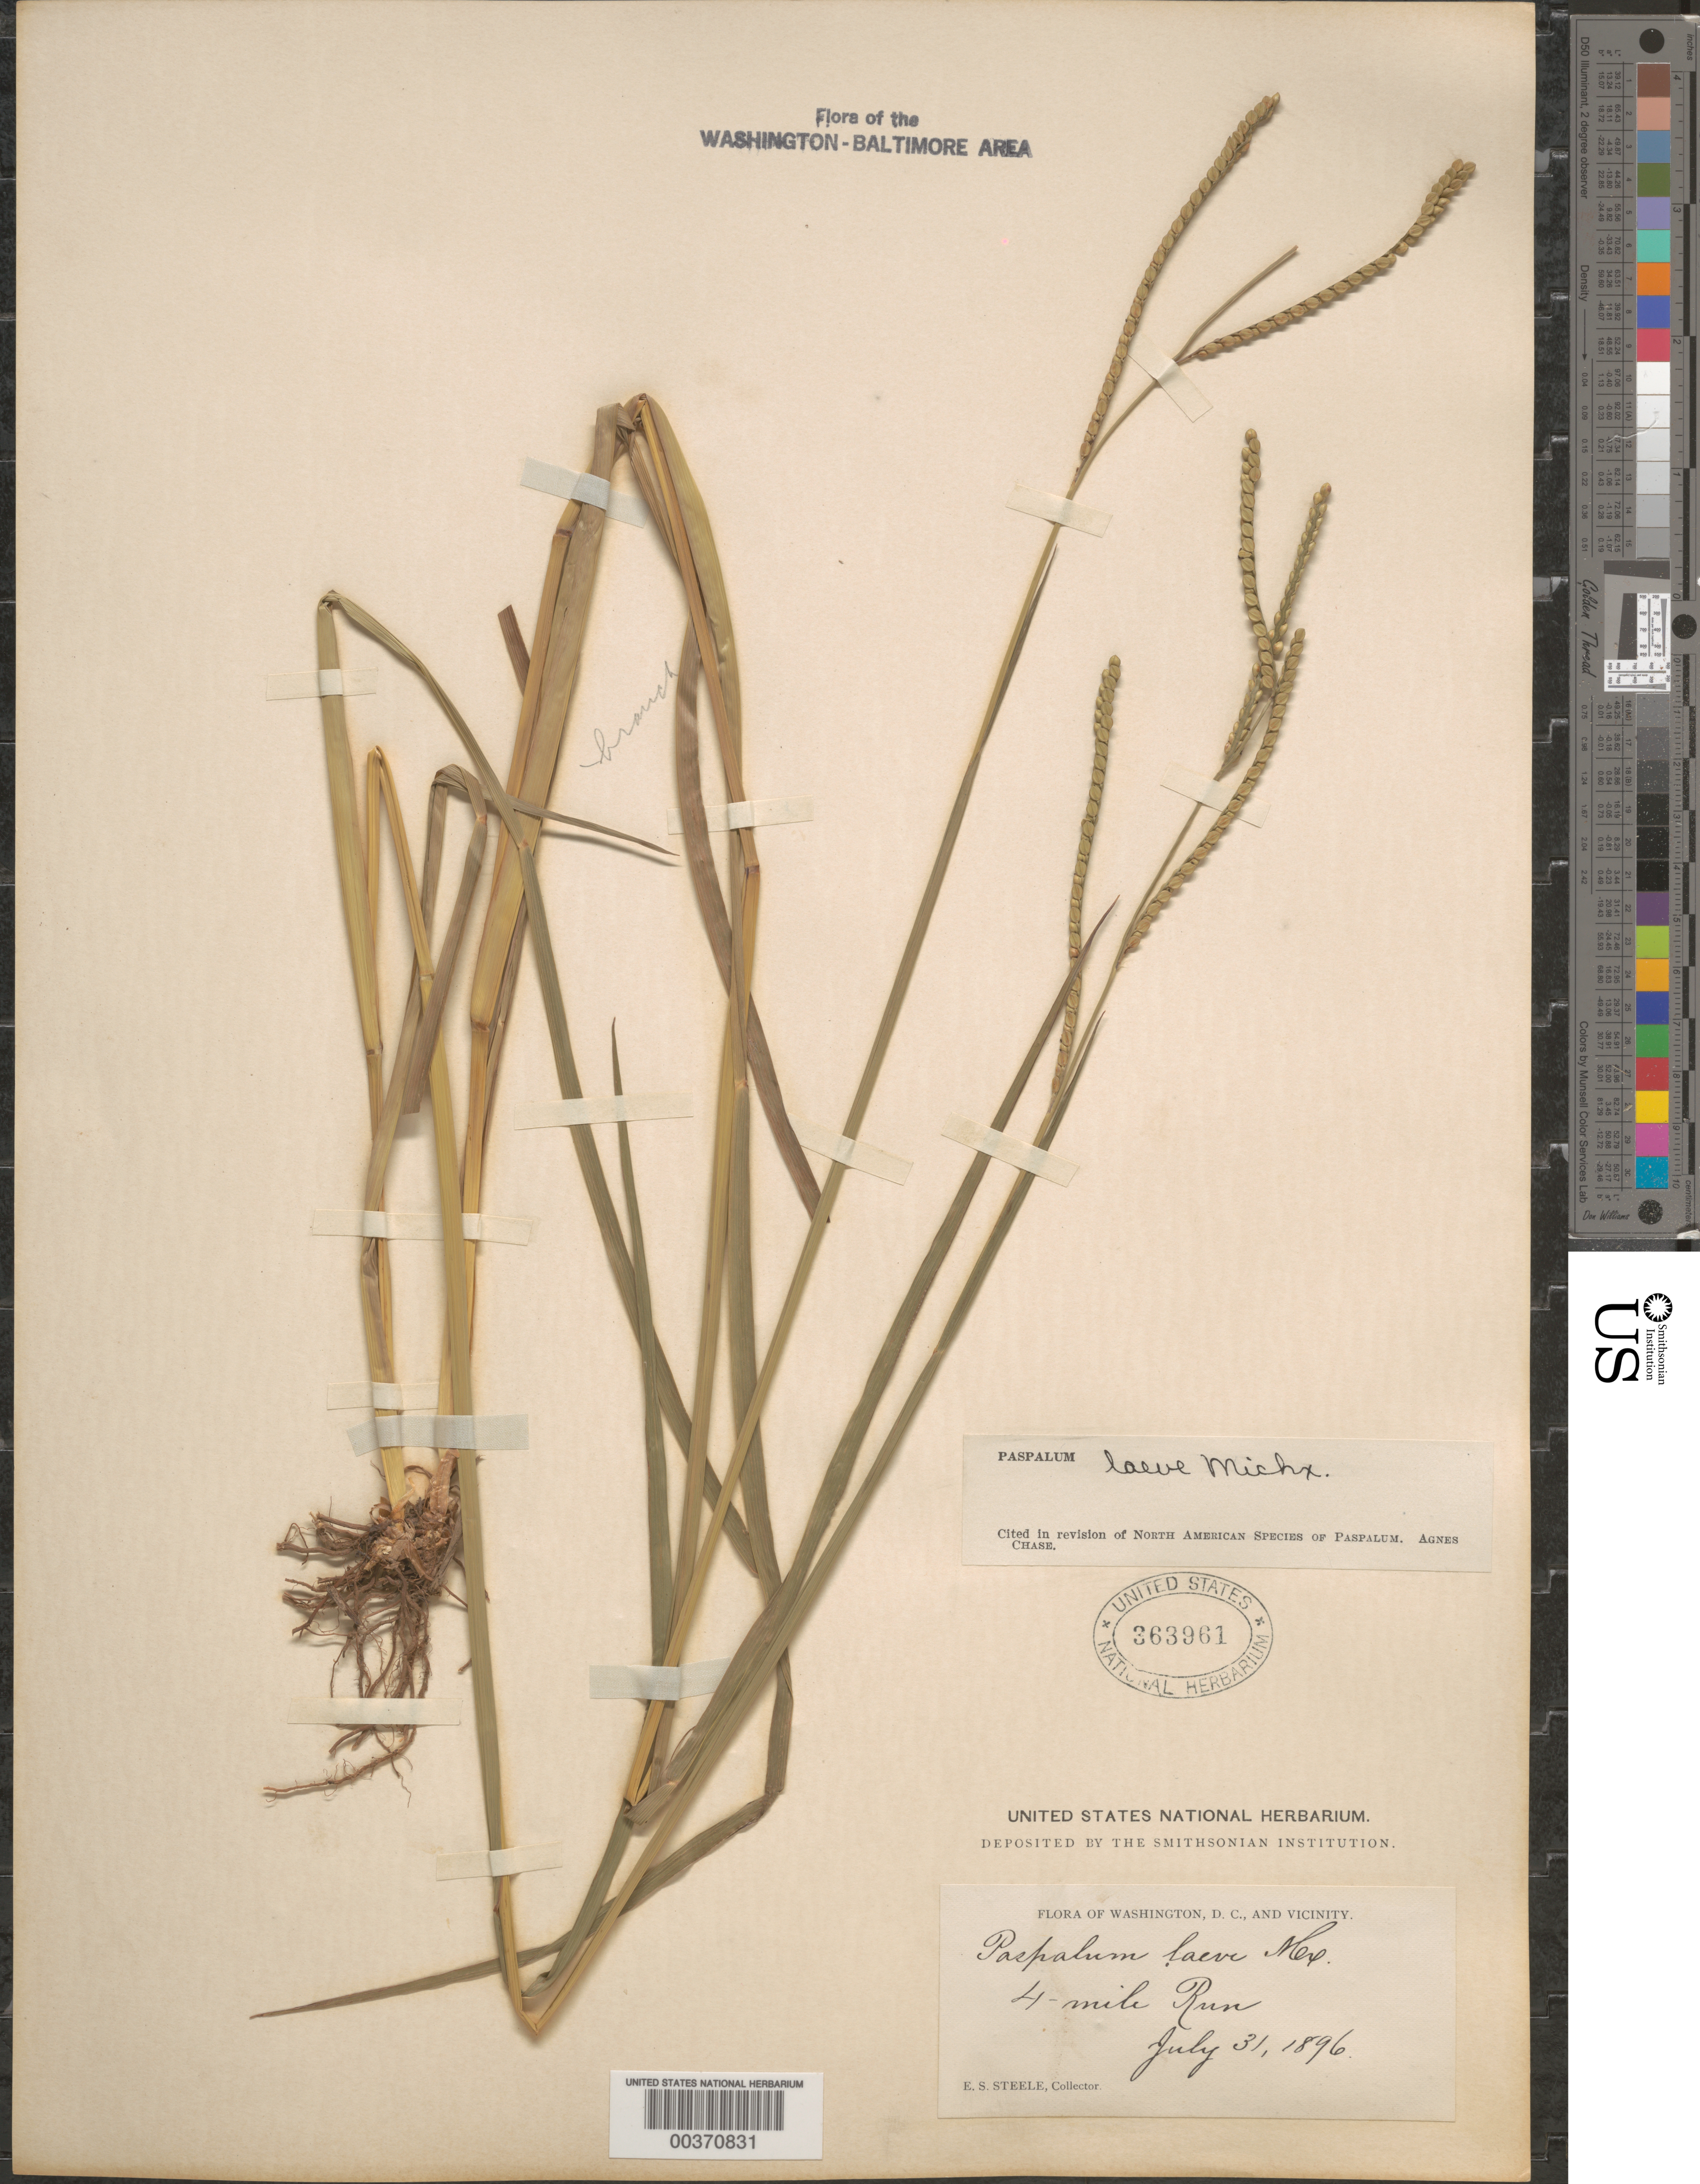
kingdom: Plantae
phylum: Tracheophyta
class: Liliopsida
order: Poales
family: Poaceae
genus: Paspalum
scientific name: Paspalum laeve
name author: Michx.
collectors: E. Steele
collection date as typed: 31 Jul 1896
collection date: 1896-07-31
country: United States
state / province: Virginia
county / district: Arlington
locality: Four Mile Run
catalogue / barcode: US 363961